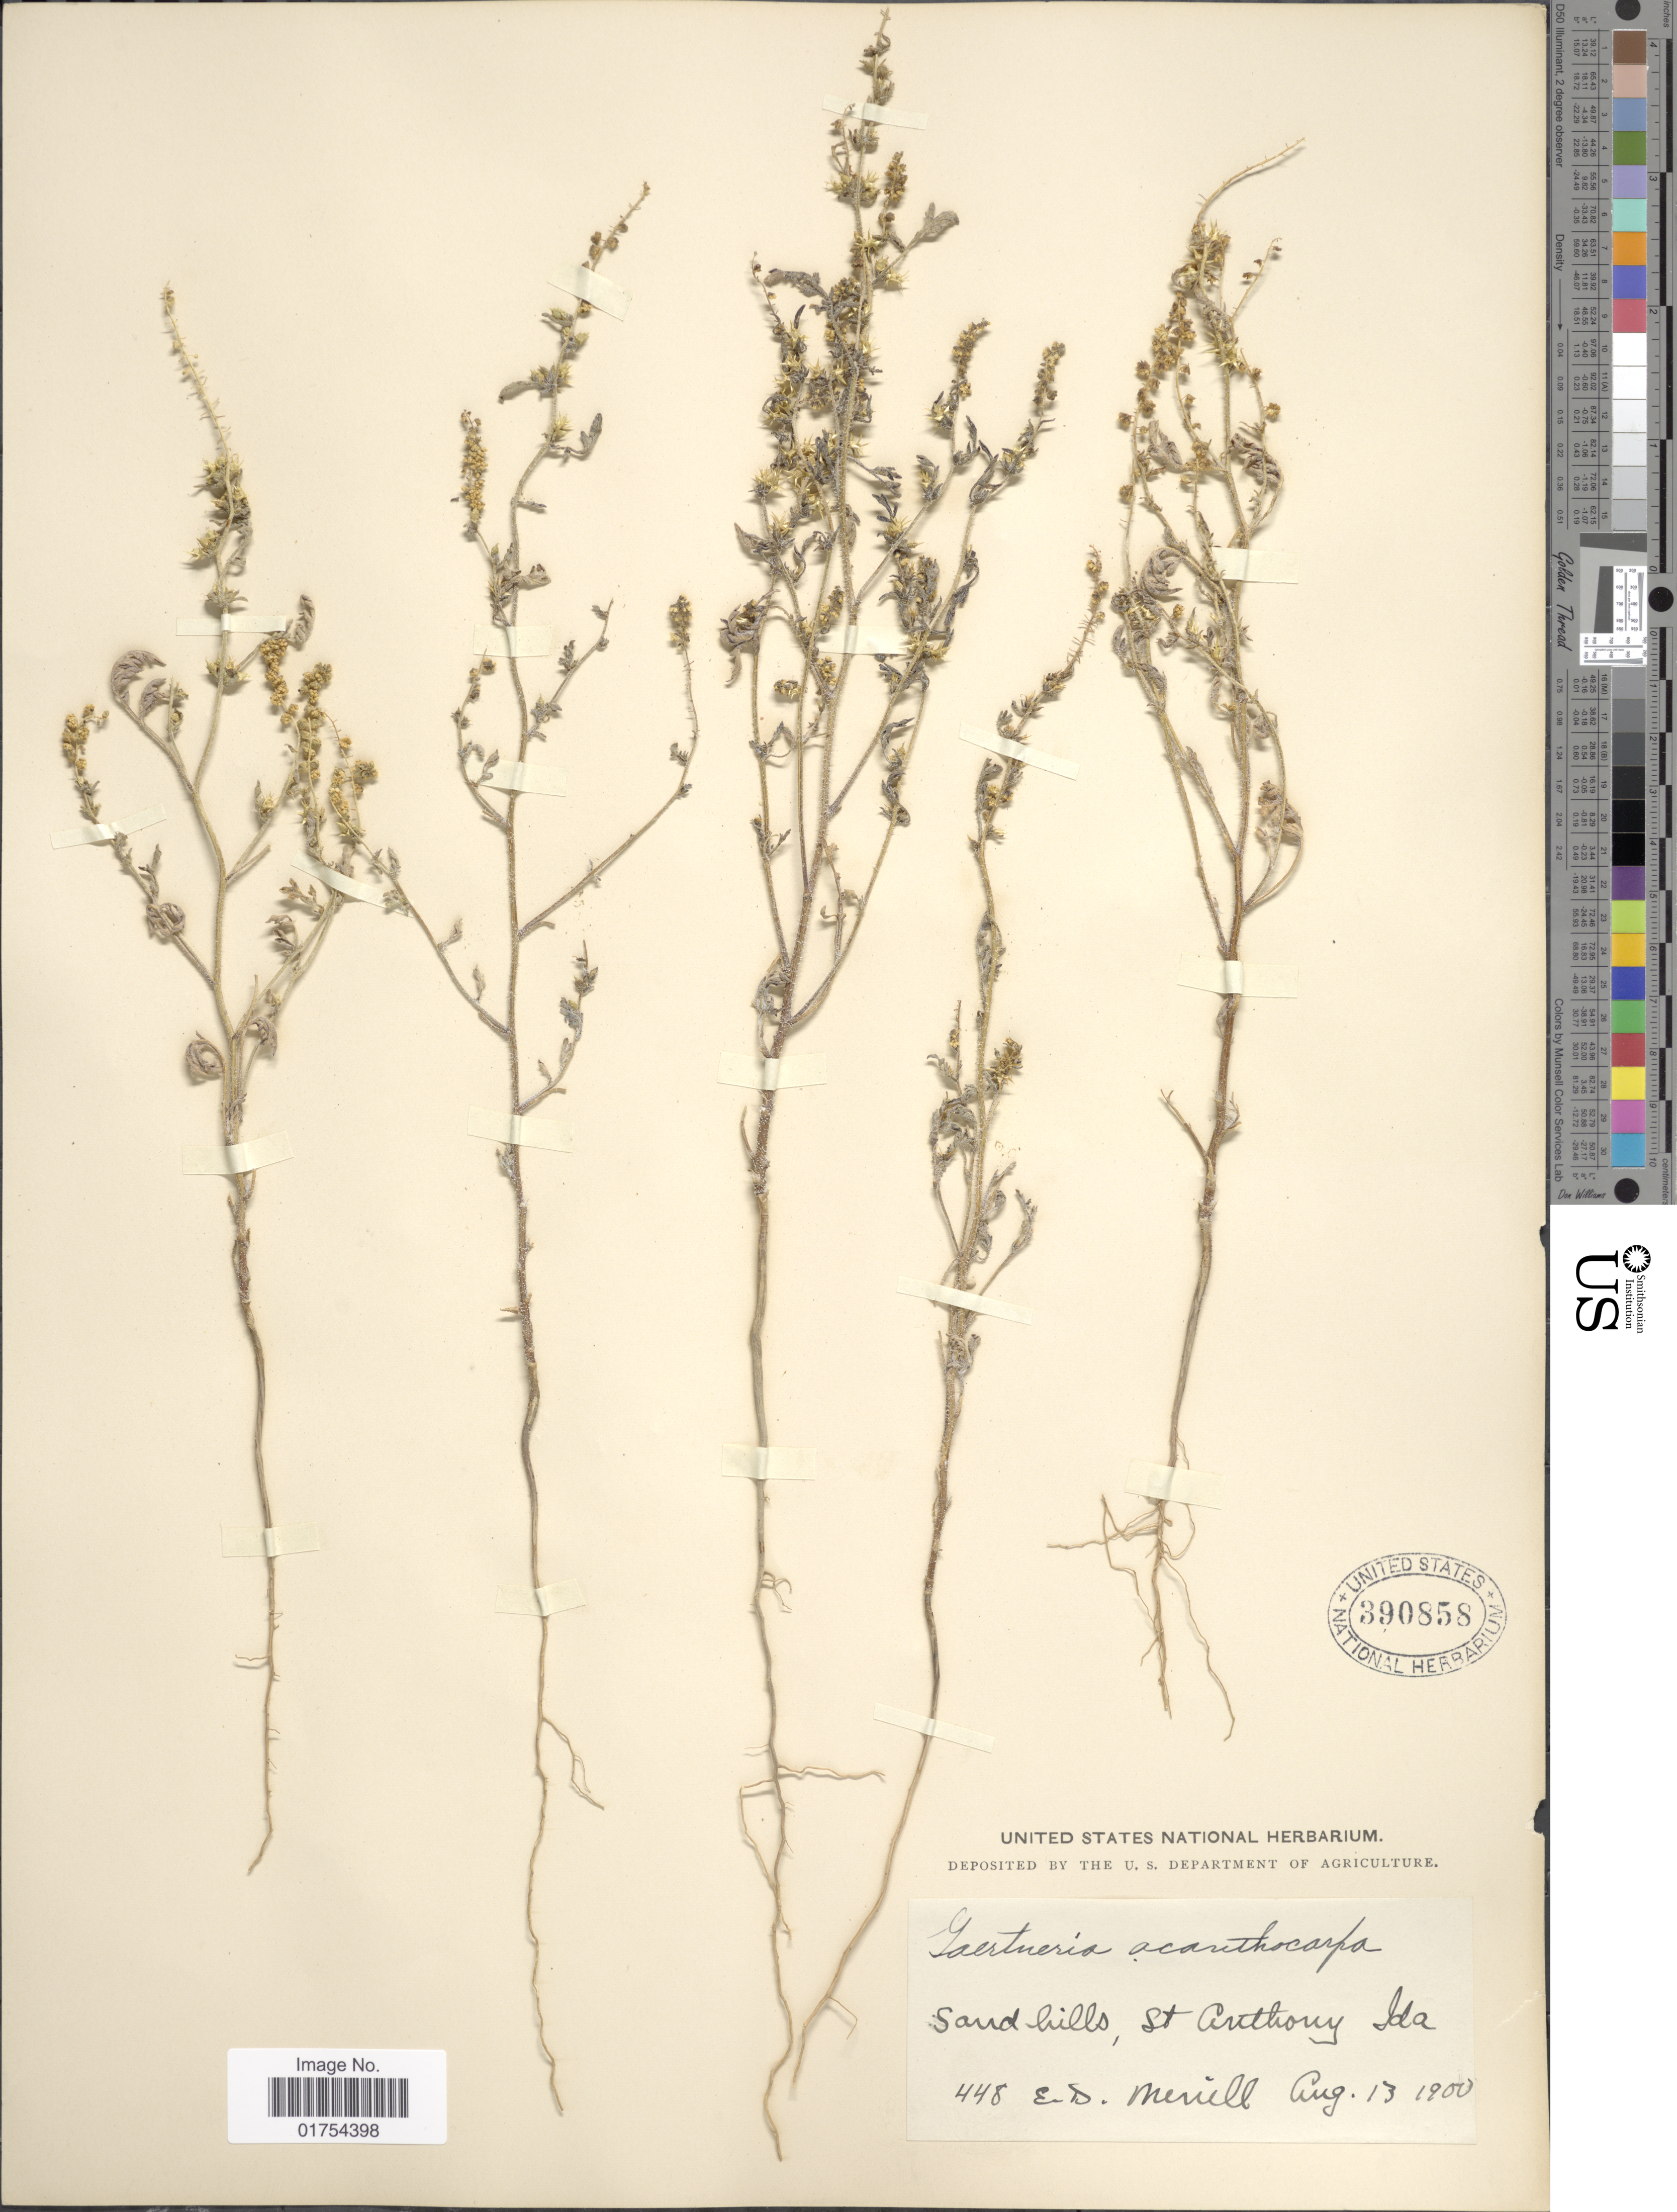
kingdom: Plantae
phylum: Tracheophyta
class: Magnoliopsida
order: Asterales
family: Asteraceae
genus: Franseria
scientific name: Franseria acanthicarpa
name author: Coville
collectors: E. D. Merrill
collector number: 448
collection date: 1900-08-13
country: United States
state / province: Idaho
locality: Sand Hills, St. Anthony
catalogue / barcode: US 390858